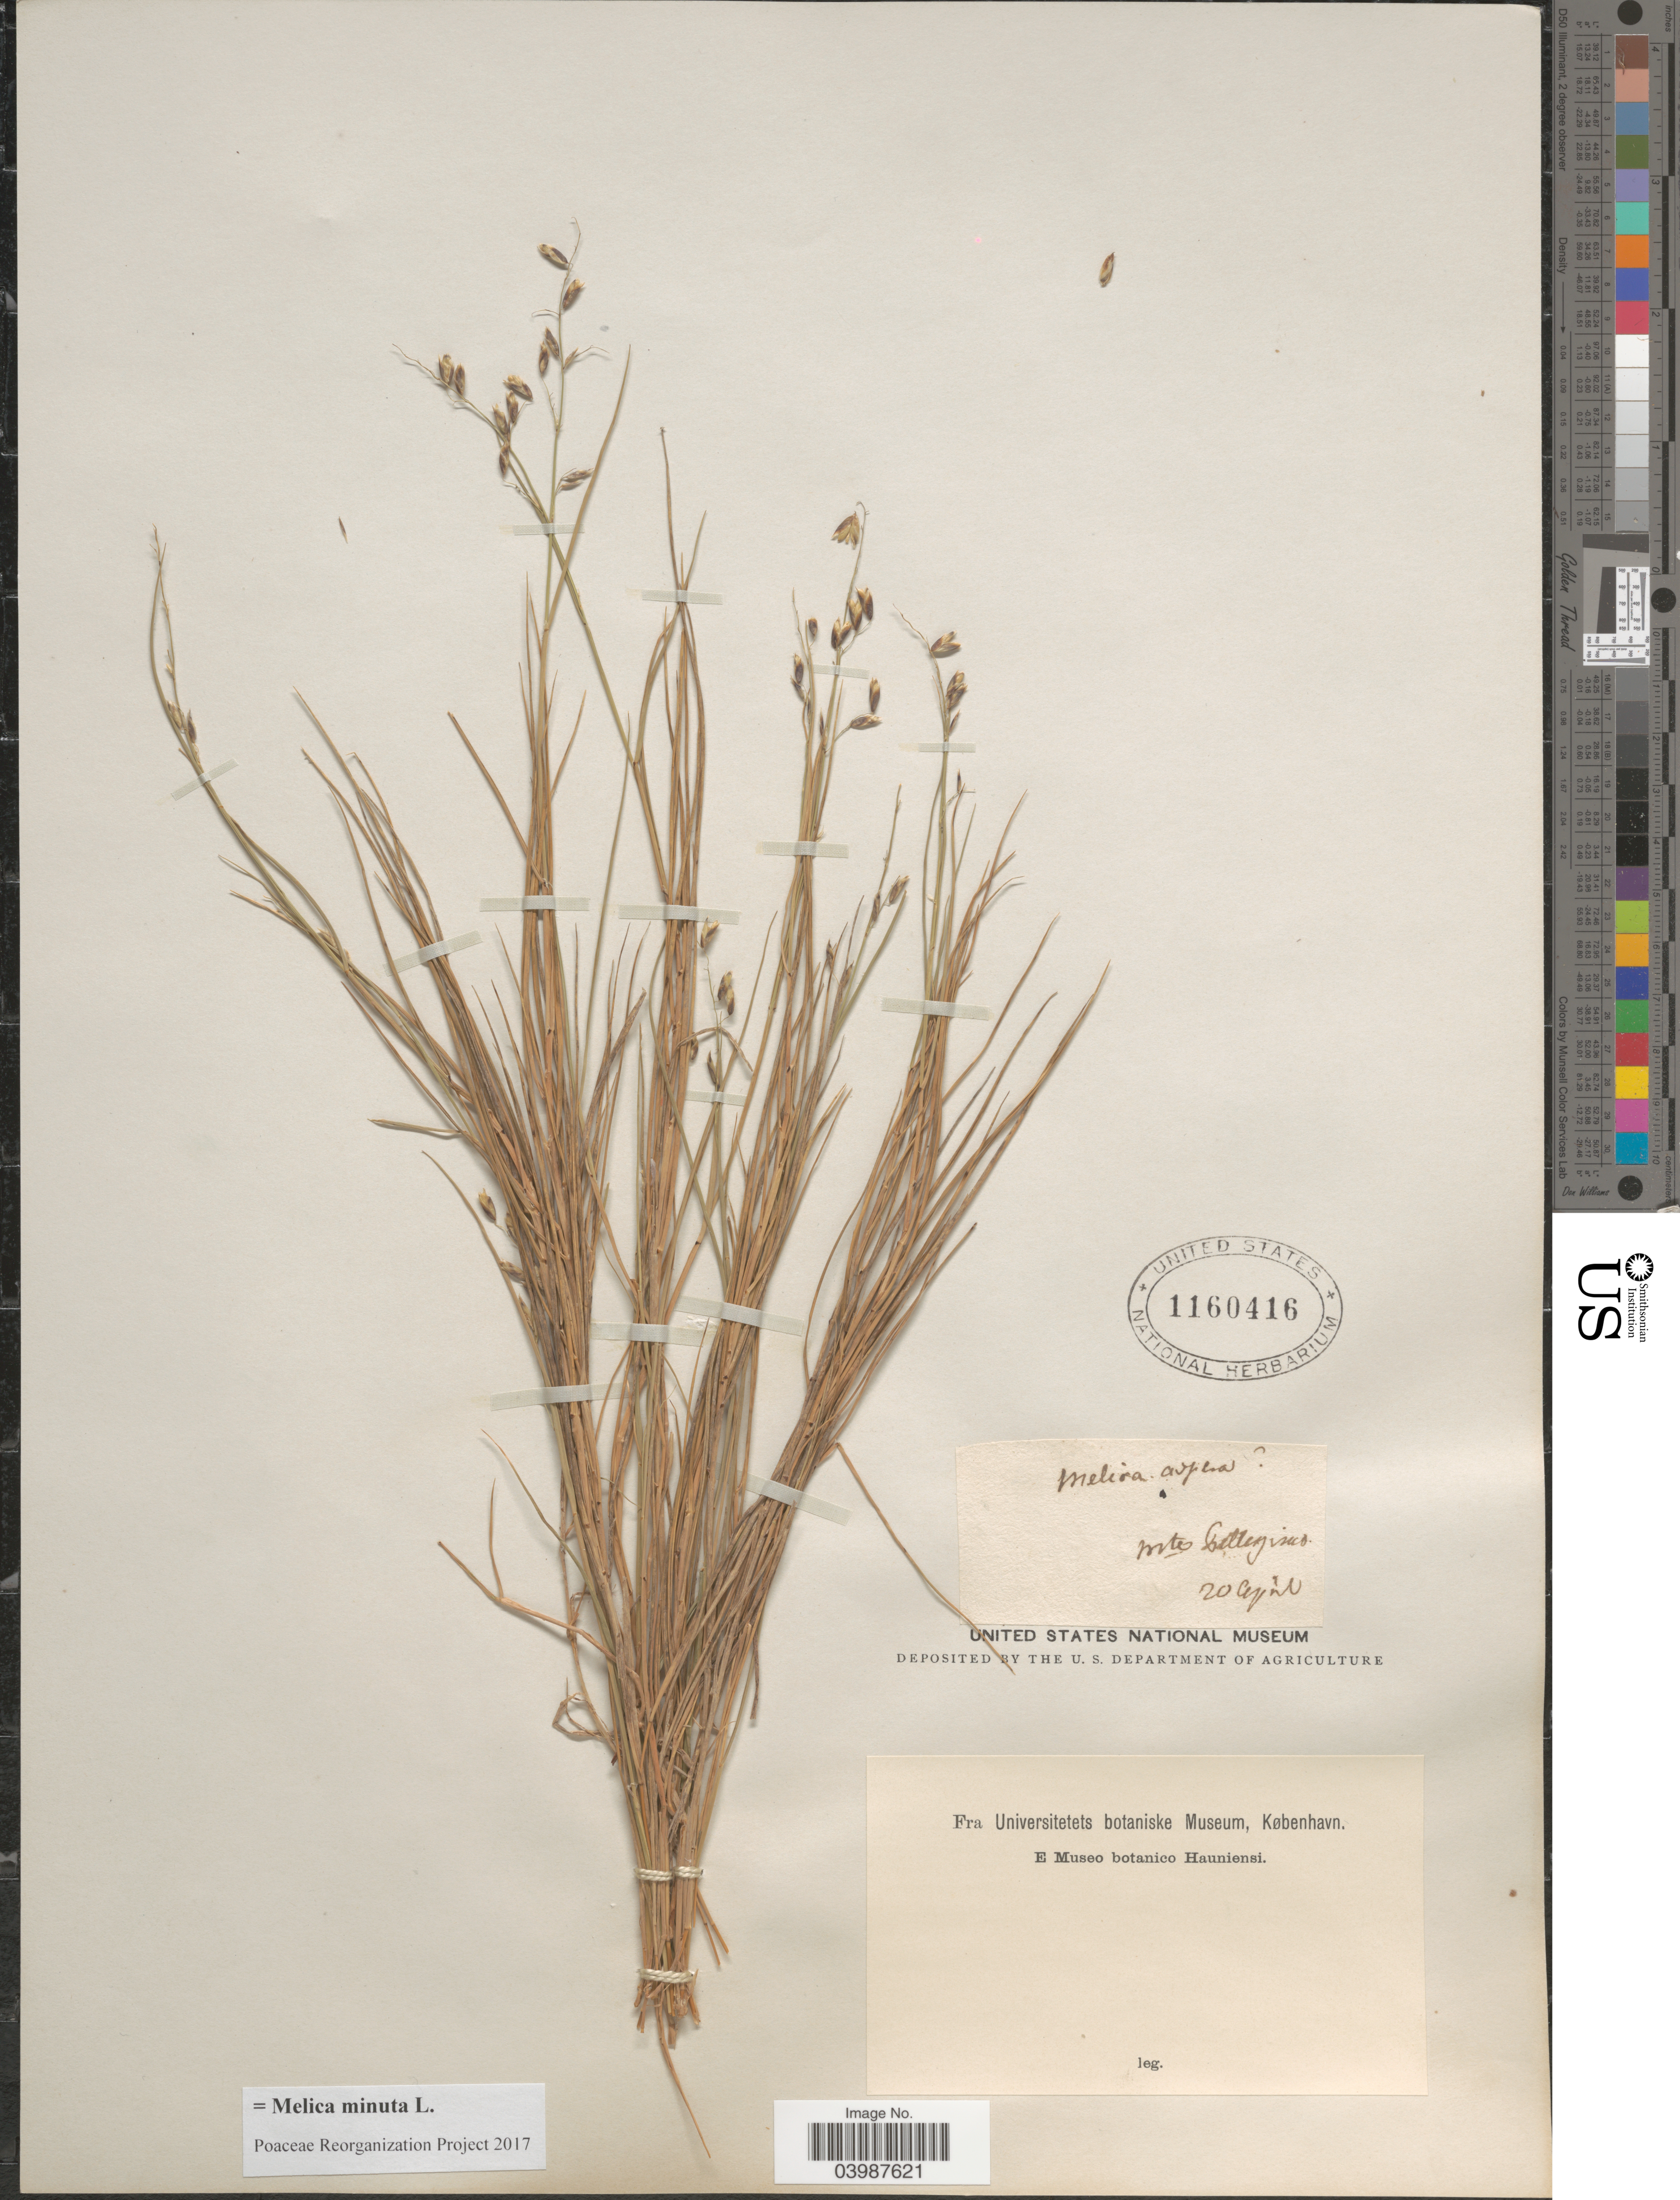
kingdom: Plantae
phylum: Tracheophyta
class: Liliopsida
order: Poales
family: Poaceae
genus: Melica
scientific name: Melica minuta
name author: L.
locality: Mts Celleginas [interpreted].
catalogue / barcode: US 1160416